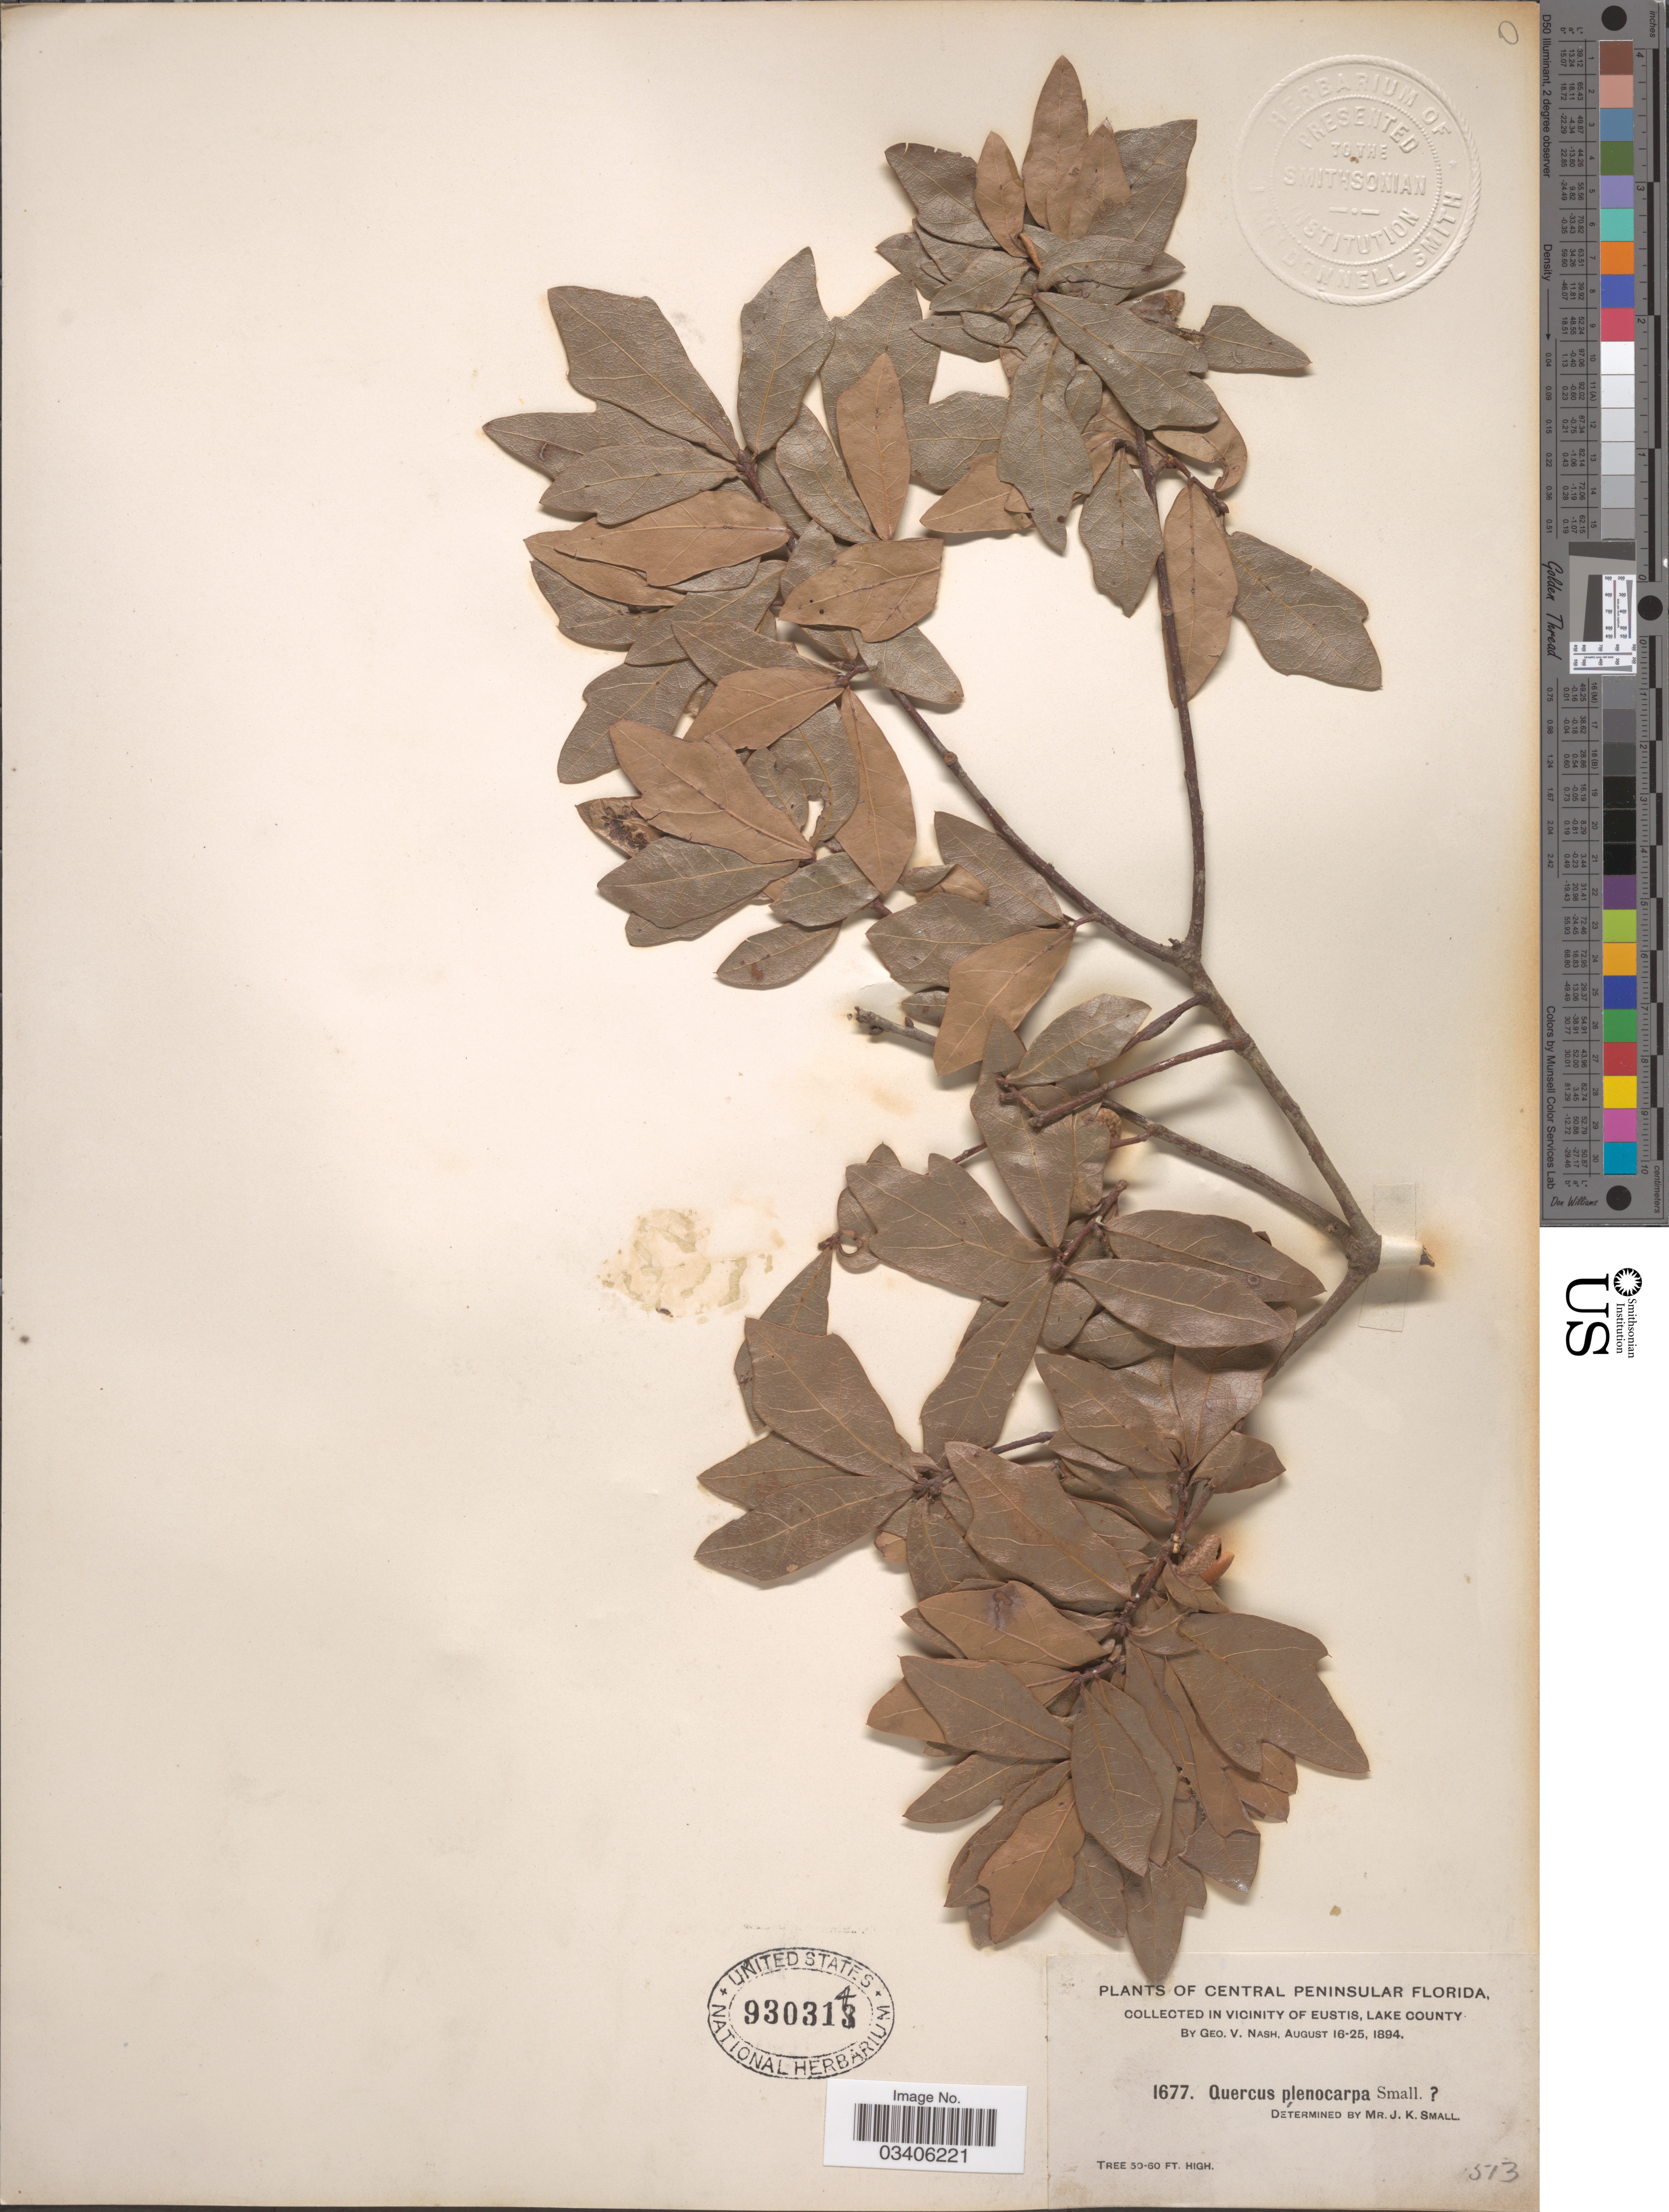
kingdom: Plantae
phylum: Tracheophyta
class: Magnoliopsida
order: Fagales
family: Fagaceae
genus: Quercus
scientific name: Quercus laurifolia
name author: Michx.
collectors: G. V. Nash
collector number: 1677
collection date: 1894-08-16/1894-08-25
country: United States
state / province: Florida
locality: Central Peninsular Florida. Vicinity of Eustis, Lake County.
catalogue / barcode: US 930314